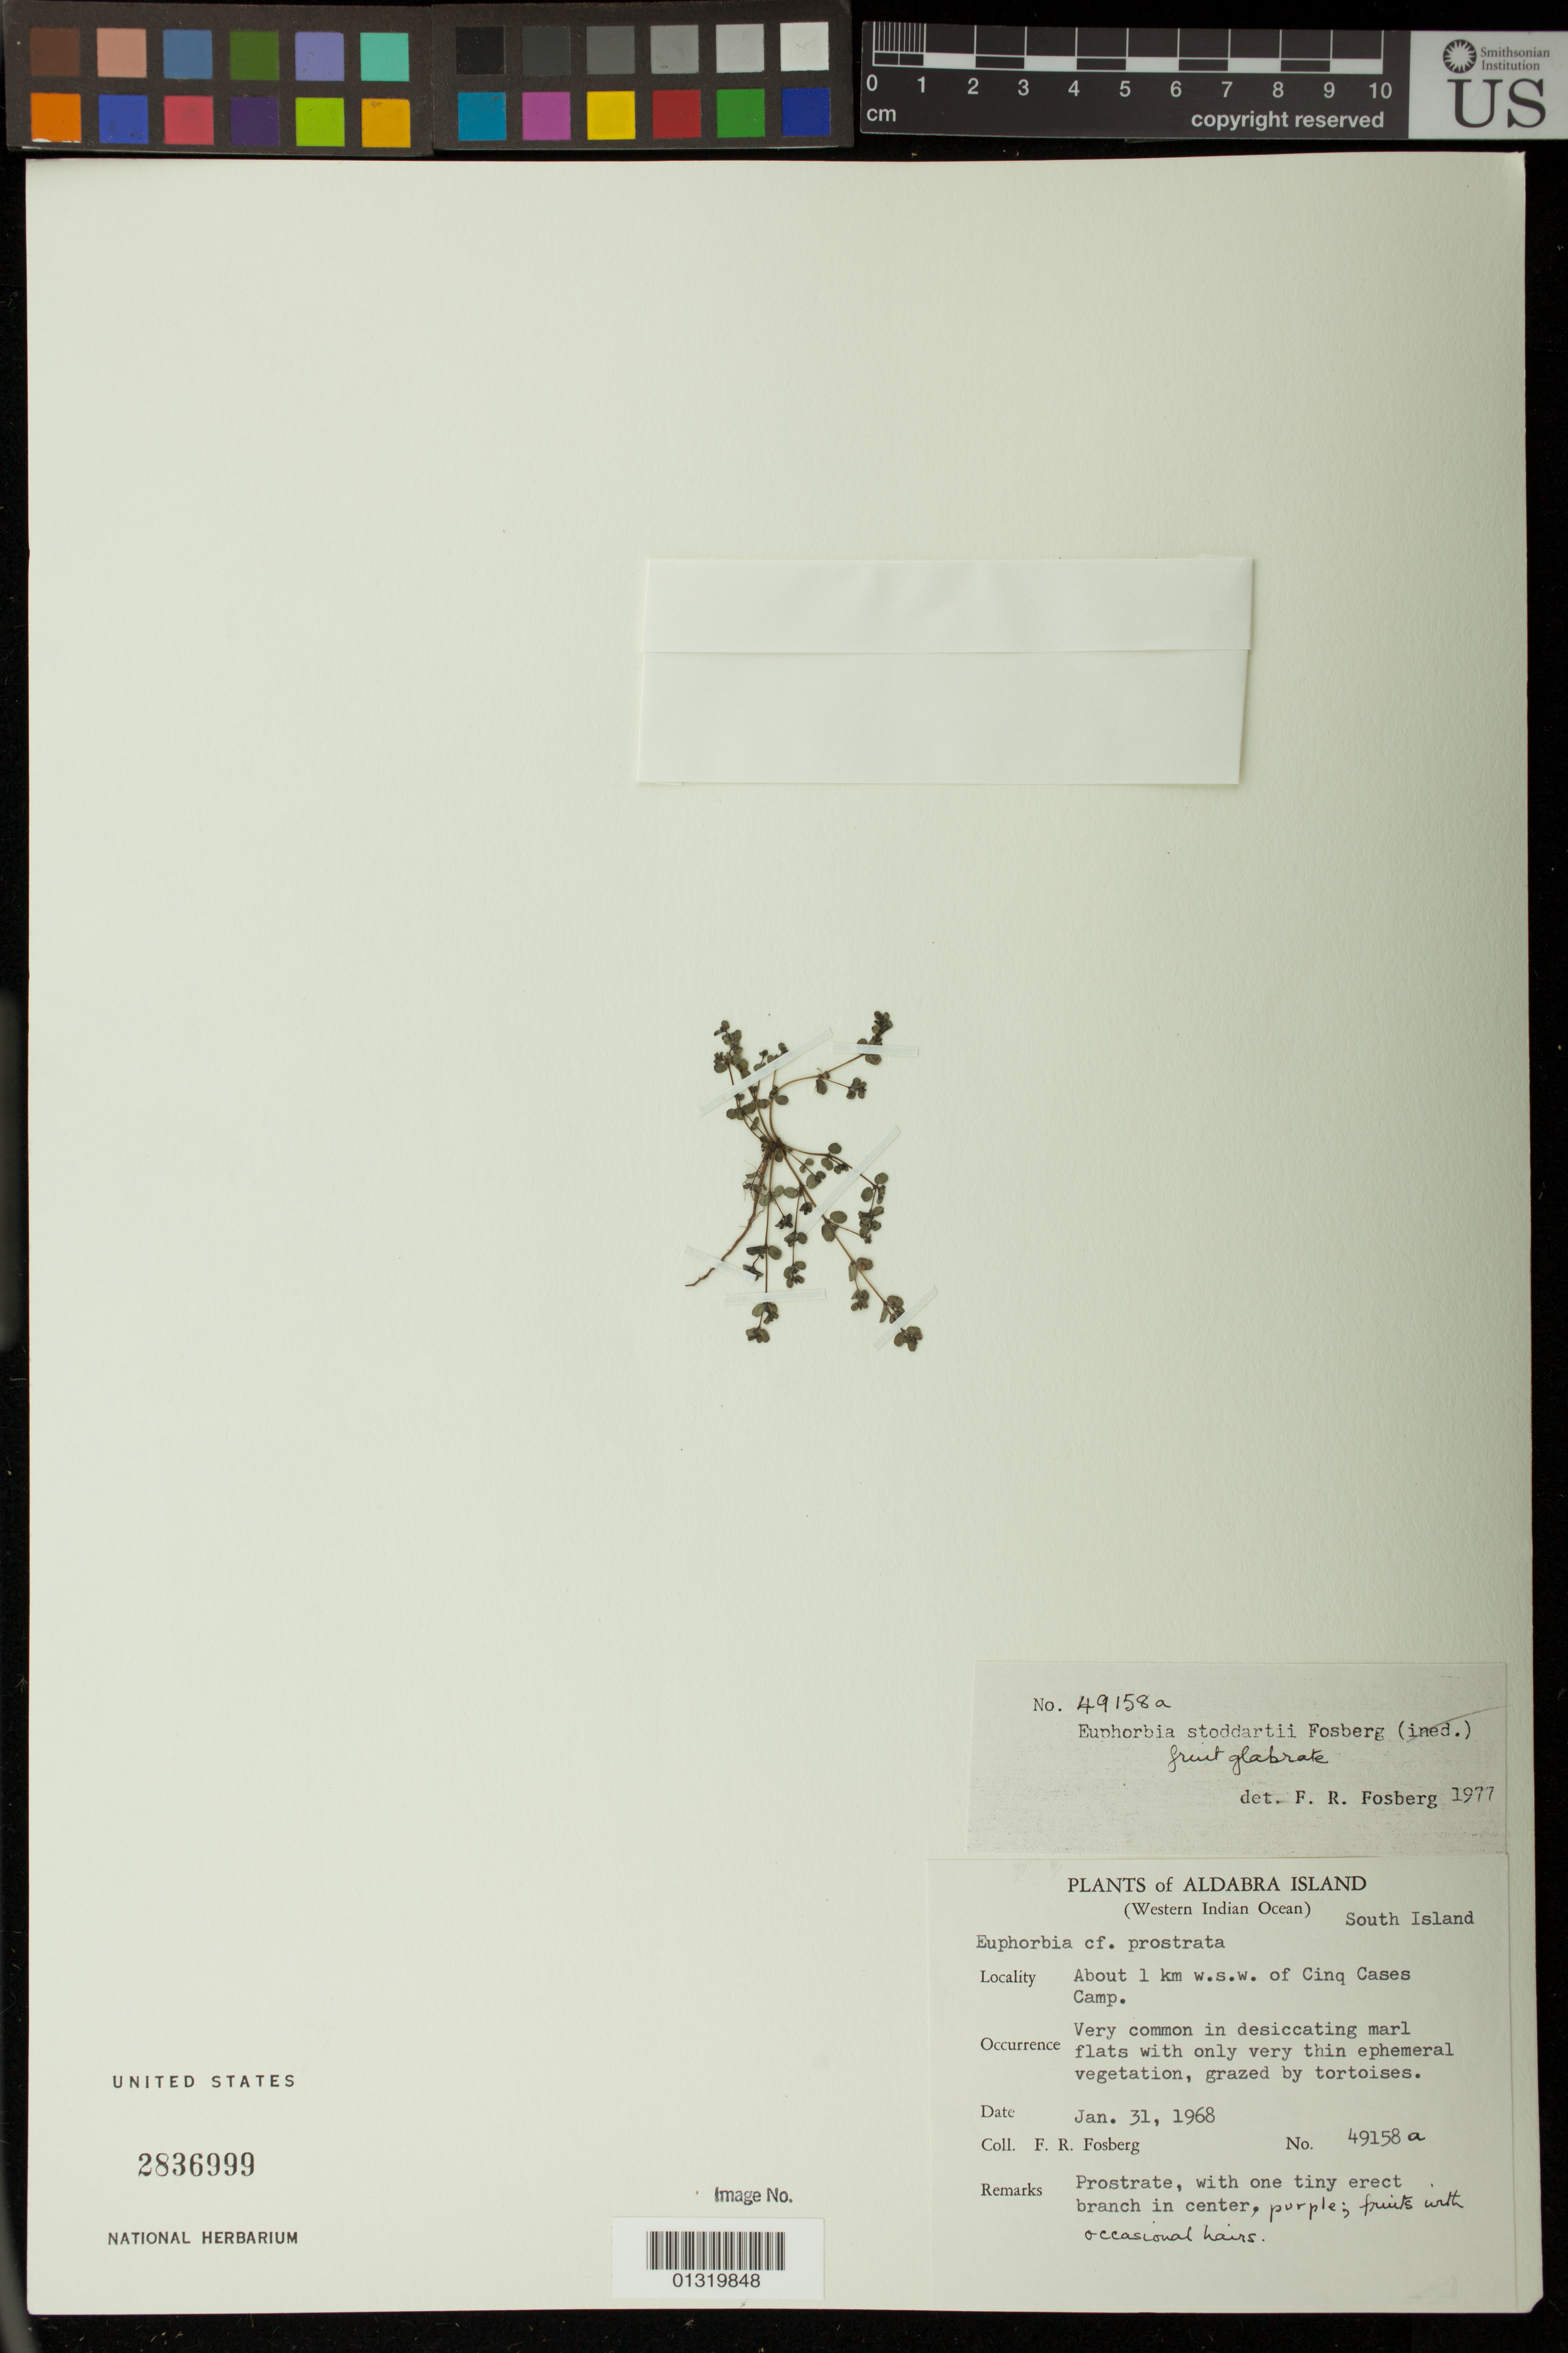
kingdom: Plantae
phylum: Tracheophyta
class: Magnoliopsida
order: Malpighiales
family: Euphorbiaceae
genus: Euphorbia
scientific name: Euphorbia stoddartii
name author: Fosberg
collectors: F. R. Fosberg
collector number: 49158a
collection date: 1968-01-31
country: Seychelles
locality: Aldabra; South Island; About 1 km w.s.w. of Cinq Cases Camp.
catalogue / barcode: US 2836999